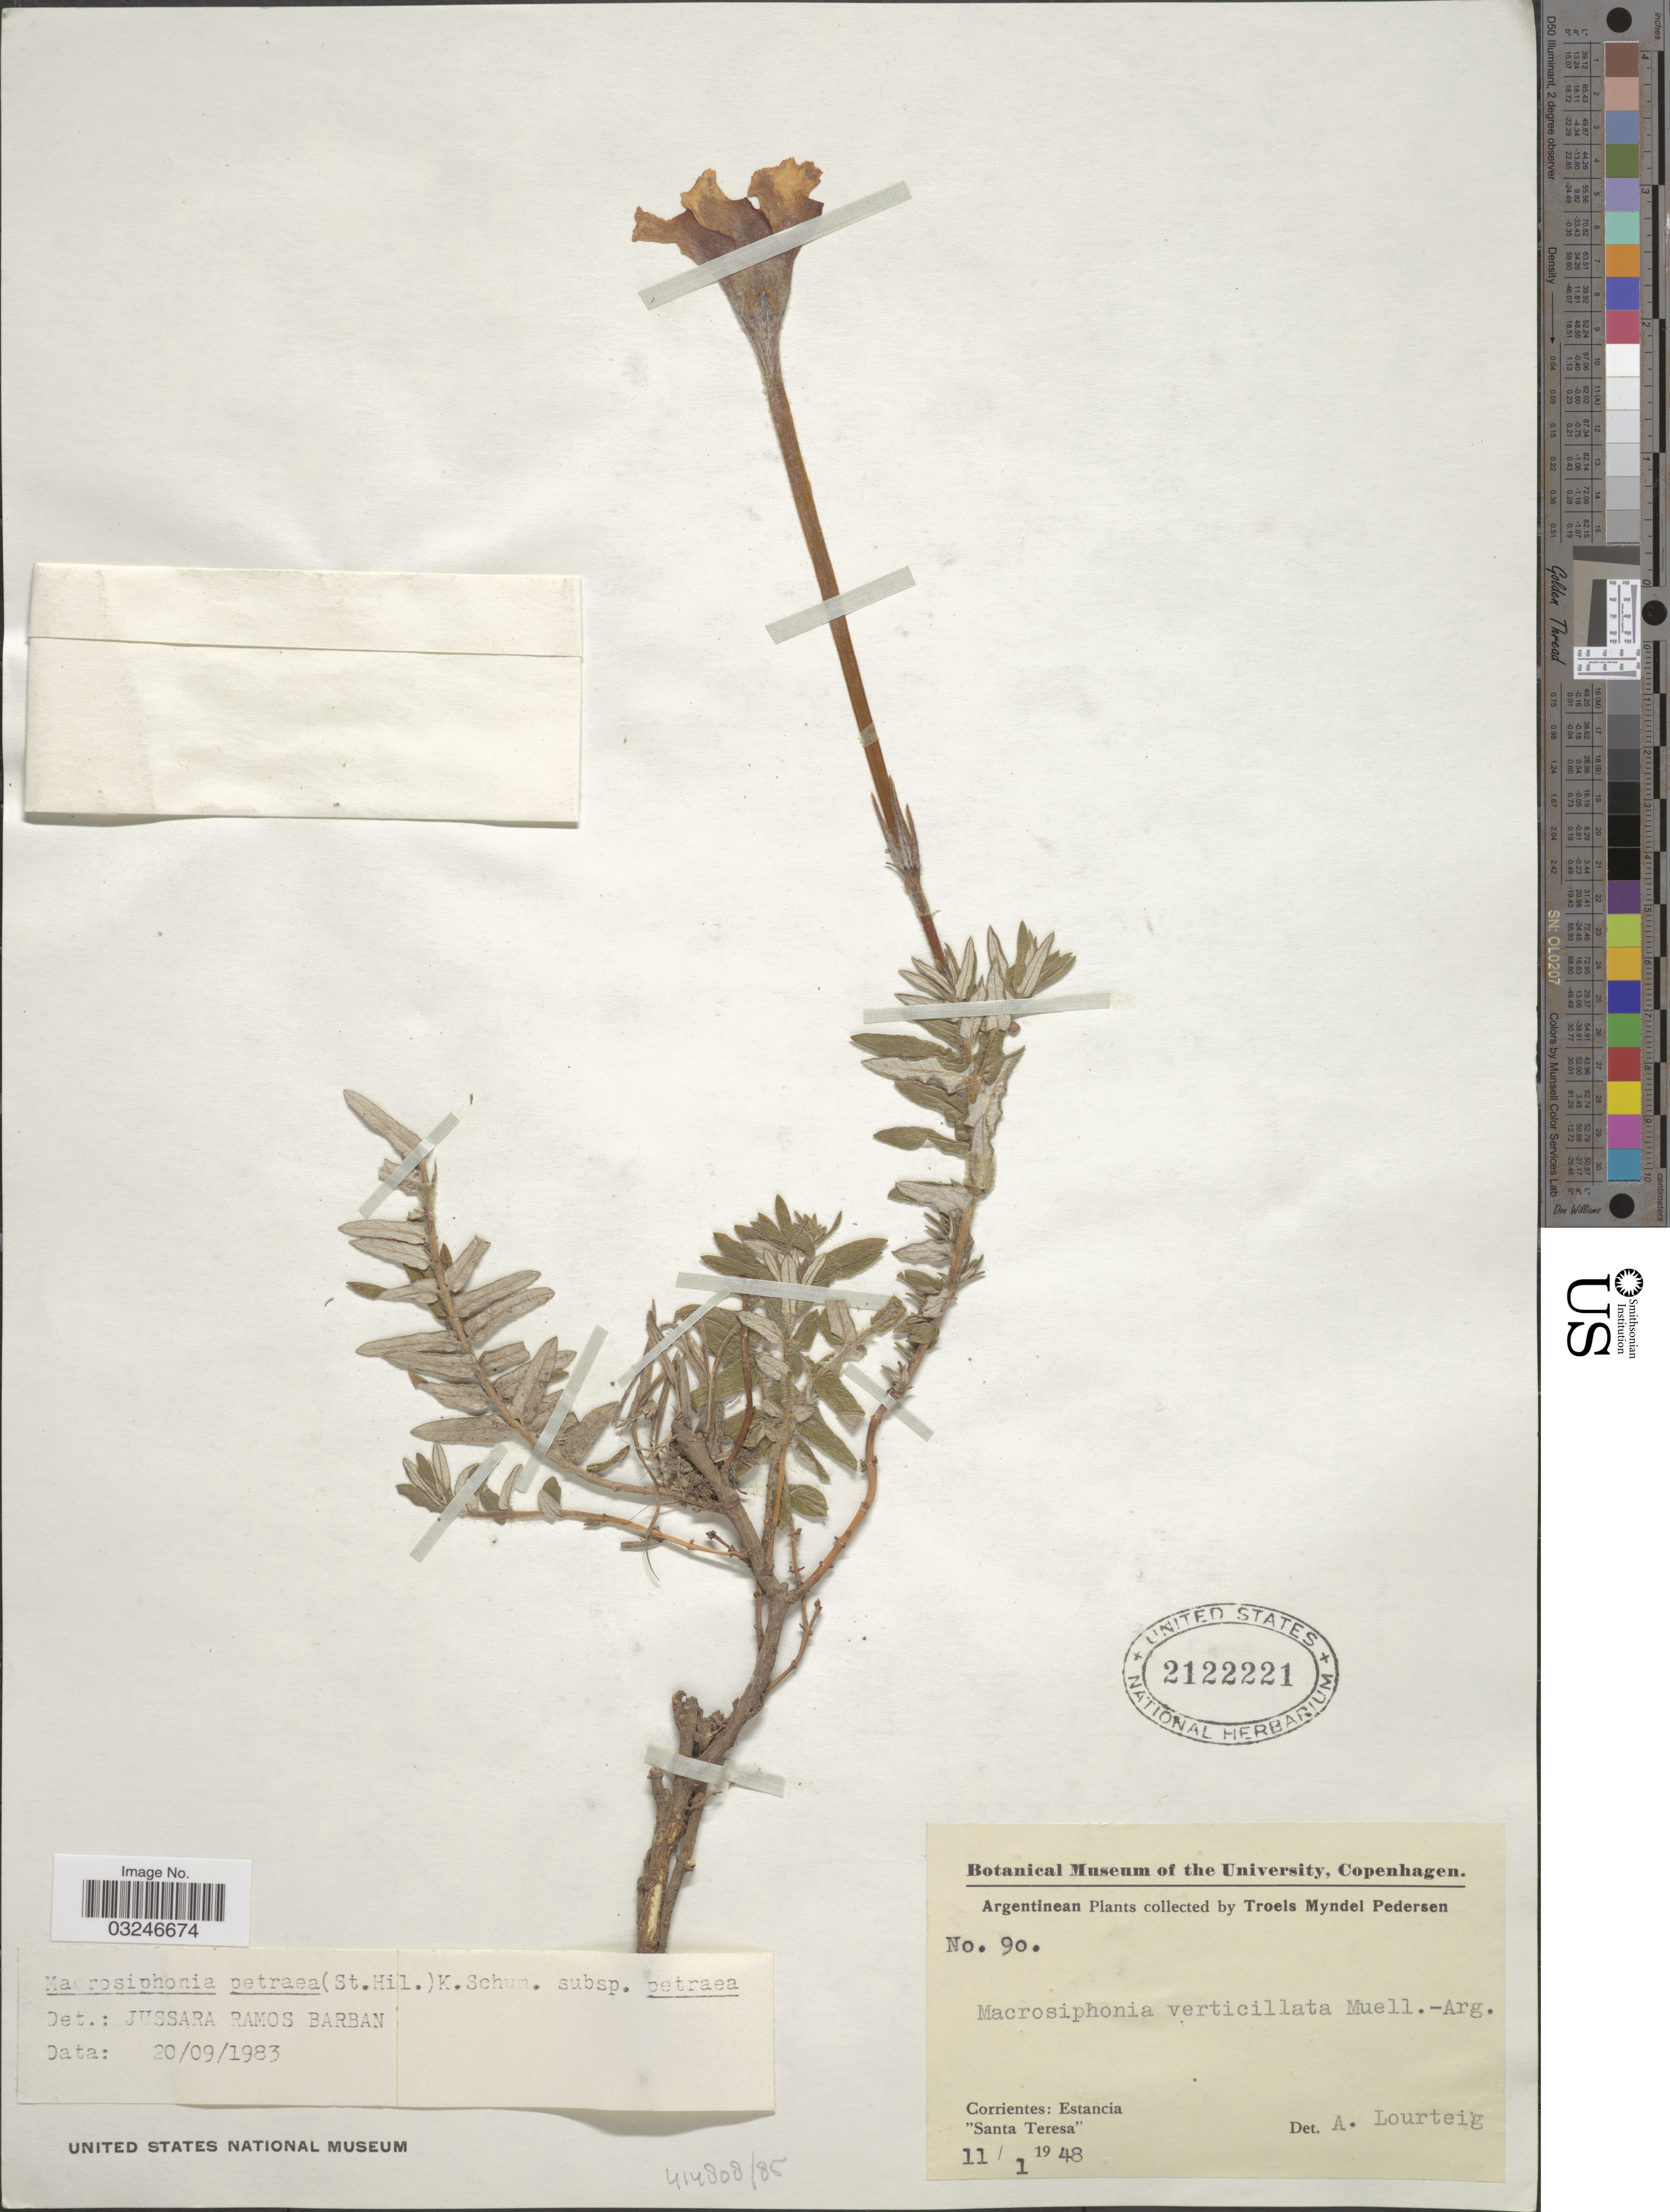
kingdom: Plantae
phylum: Tracheophyta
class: Magnoliopsida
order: Gentianales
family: Apocynaceae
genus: Macrosiphonia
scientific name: Macrosiphonia petraea subsp. petraea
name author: (A. St.-Hil.) Kuntze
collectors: T. Pederson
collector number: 9o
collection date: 1948-01-11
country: Argentina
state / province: Corrientes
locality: Estancia "Santa Teresa".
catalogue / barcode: US 2122221